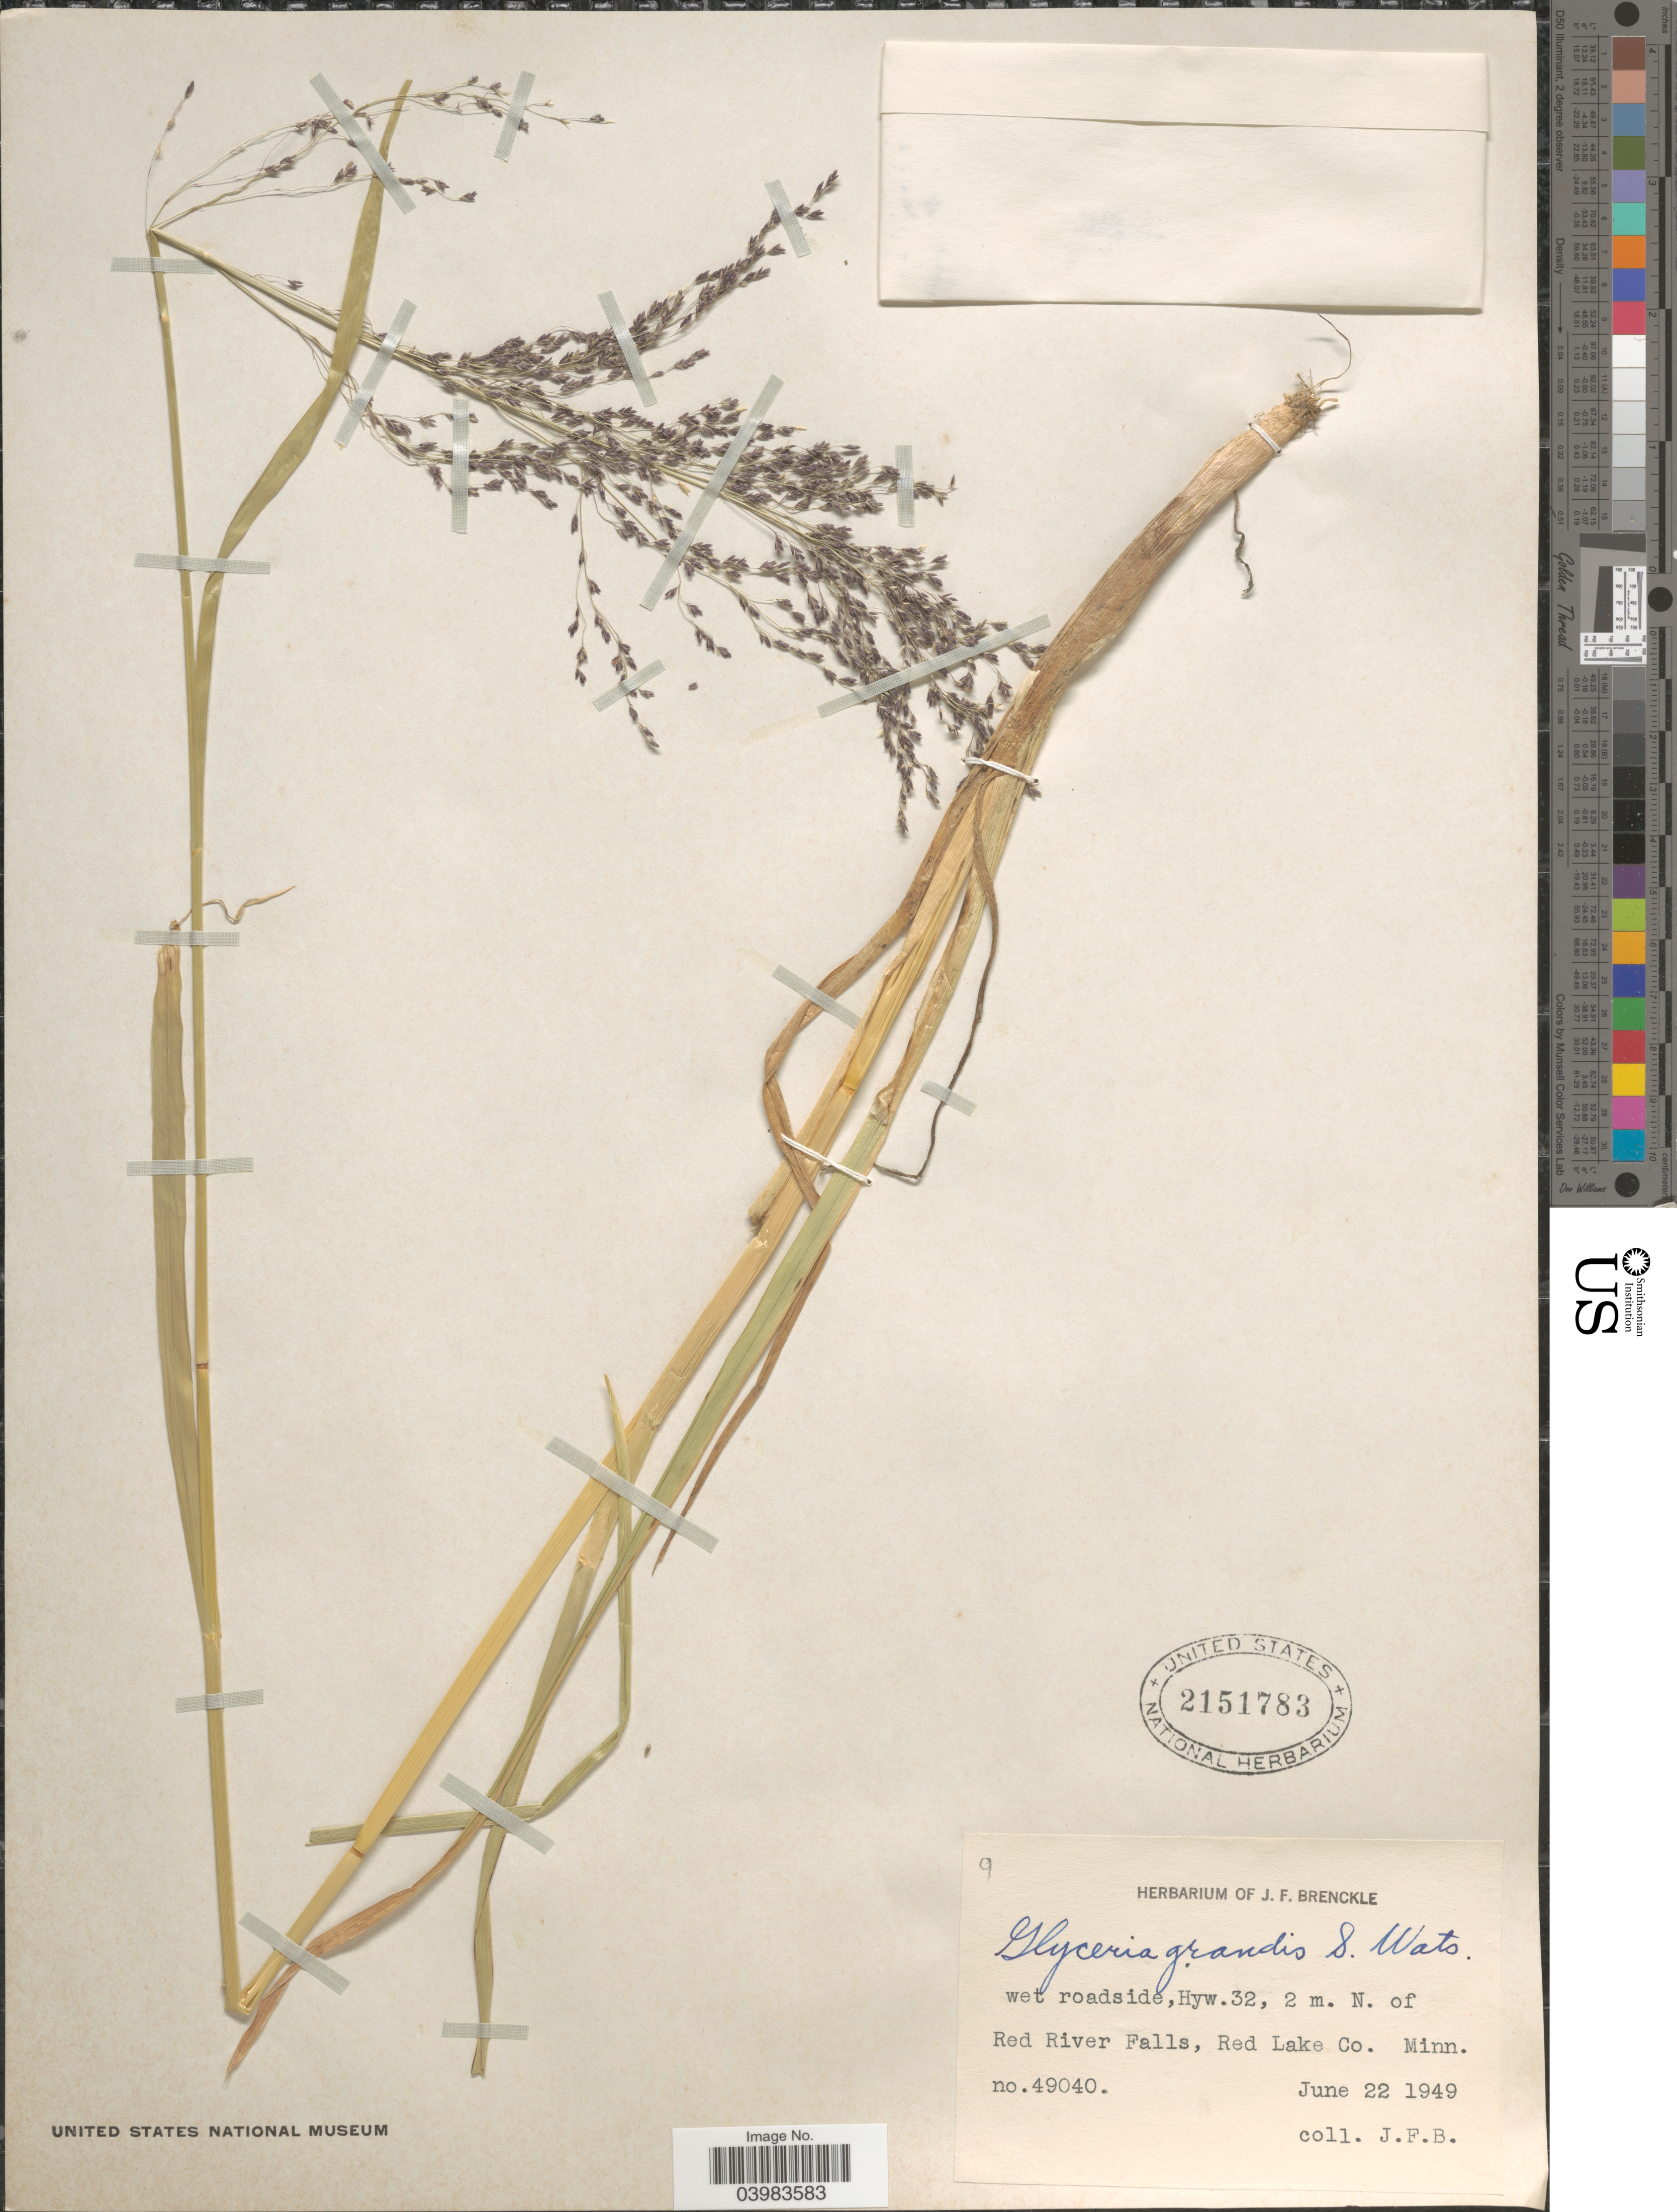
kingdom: Plantae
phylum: Tracheophyta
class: Liliopsida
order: Poales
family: Poaceae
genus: Glyceria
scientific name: Glyceria grandis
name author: S. Watson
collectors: J. Brenckle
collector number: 49040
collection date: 1949-06-22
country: United States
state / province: Minnesota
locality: Wet roadside, Hyw. 32, 2 m. N. of Red River Falls, Red Lake Co.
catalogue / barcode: US 2151783